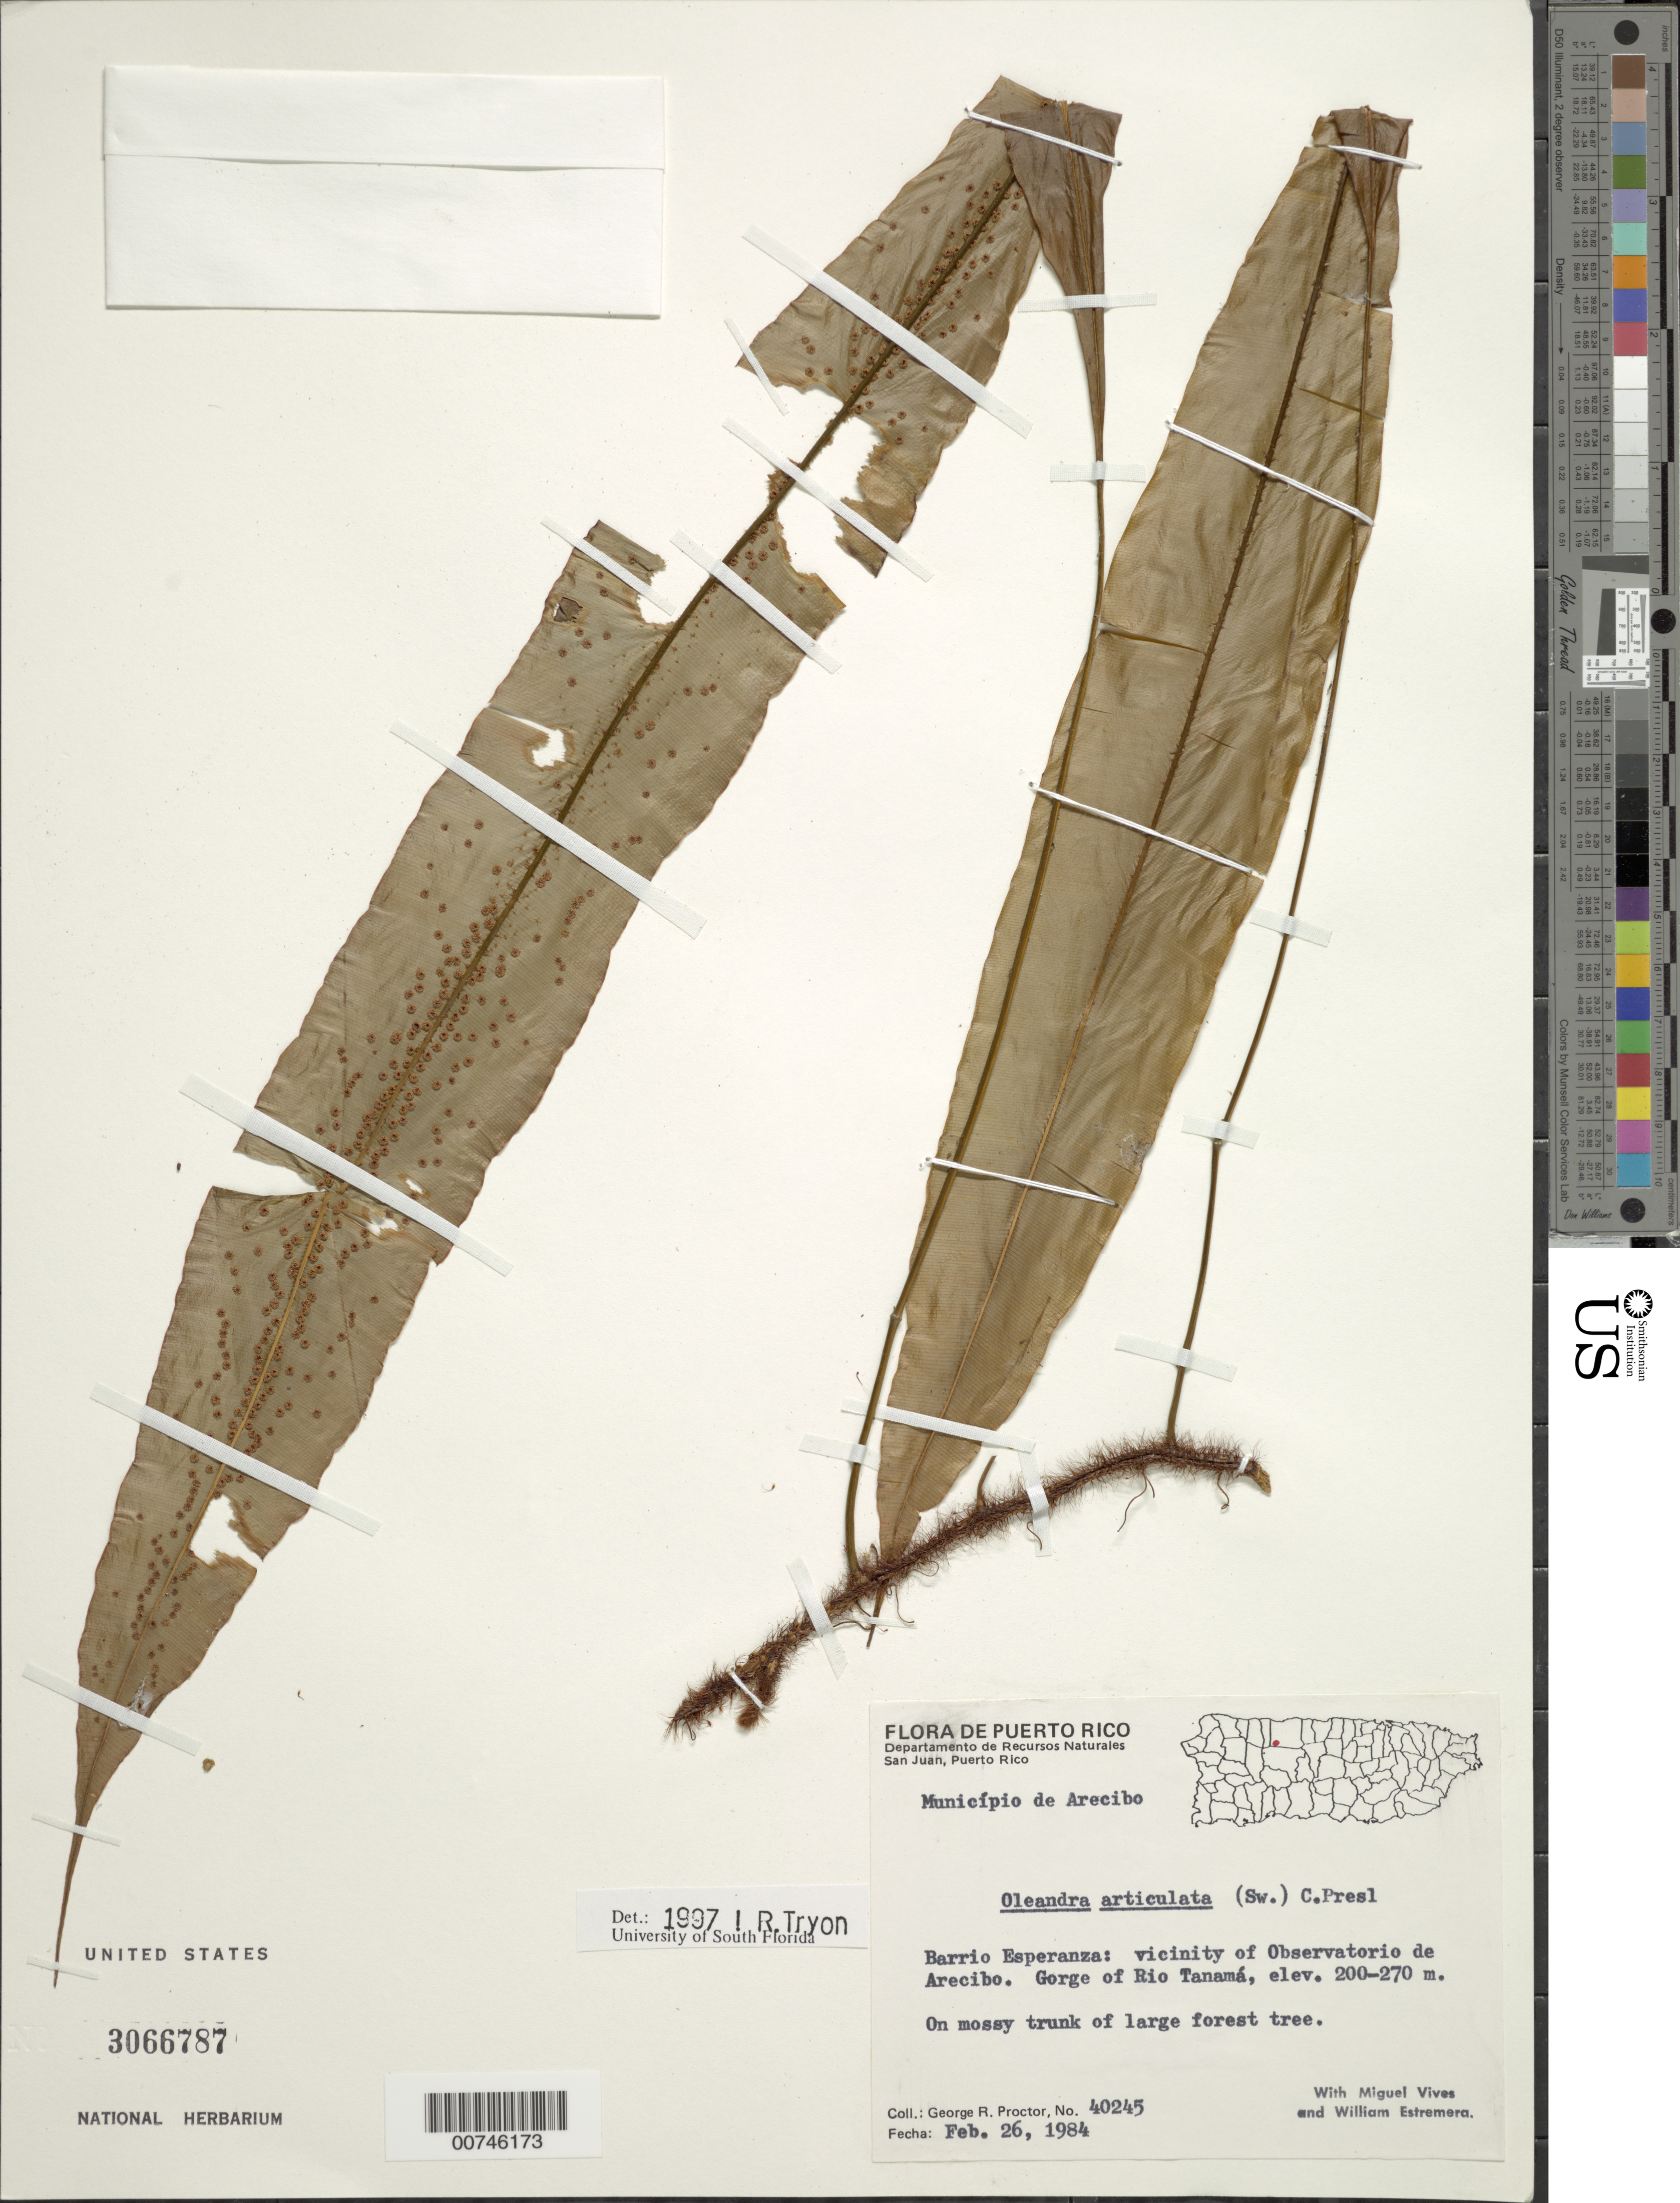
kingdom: Plantae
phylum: Tracheophyta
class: Polypodiopsida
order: Polypodiales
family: Oleandraceae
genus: Oleandra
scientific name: Oleandra articulata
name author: (Sw.) C. Presl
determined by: Tryon, Rolla M., Jr.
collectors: G. R. Proctor, M. Vives & W. Estremera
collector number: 40245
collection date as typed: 26 Feb 1984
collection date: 1984-02-26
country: Puerto Rico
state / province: Arecibo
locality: Barrio Esperanza: vicinity of Observatorio de Arecibo. Gorge of Rio Tanamá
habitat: On mossy trunk of large forest tree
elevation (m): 200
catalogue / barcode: US 3066787